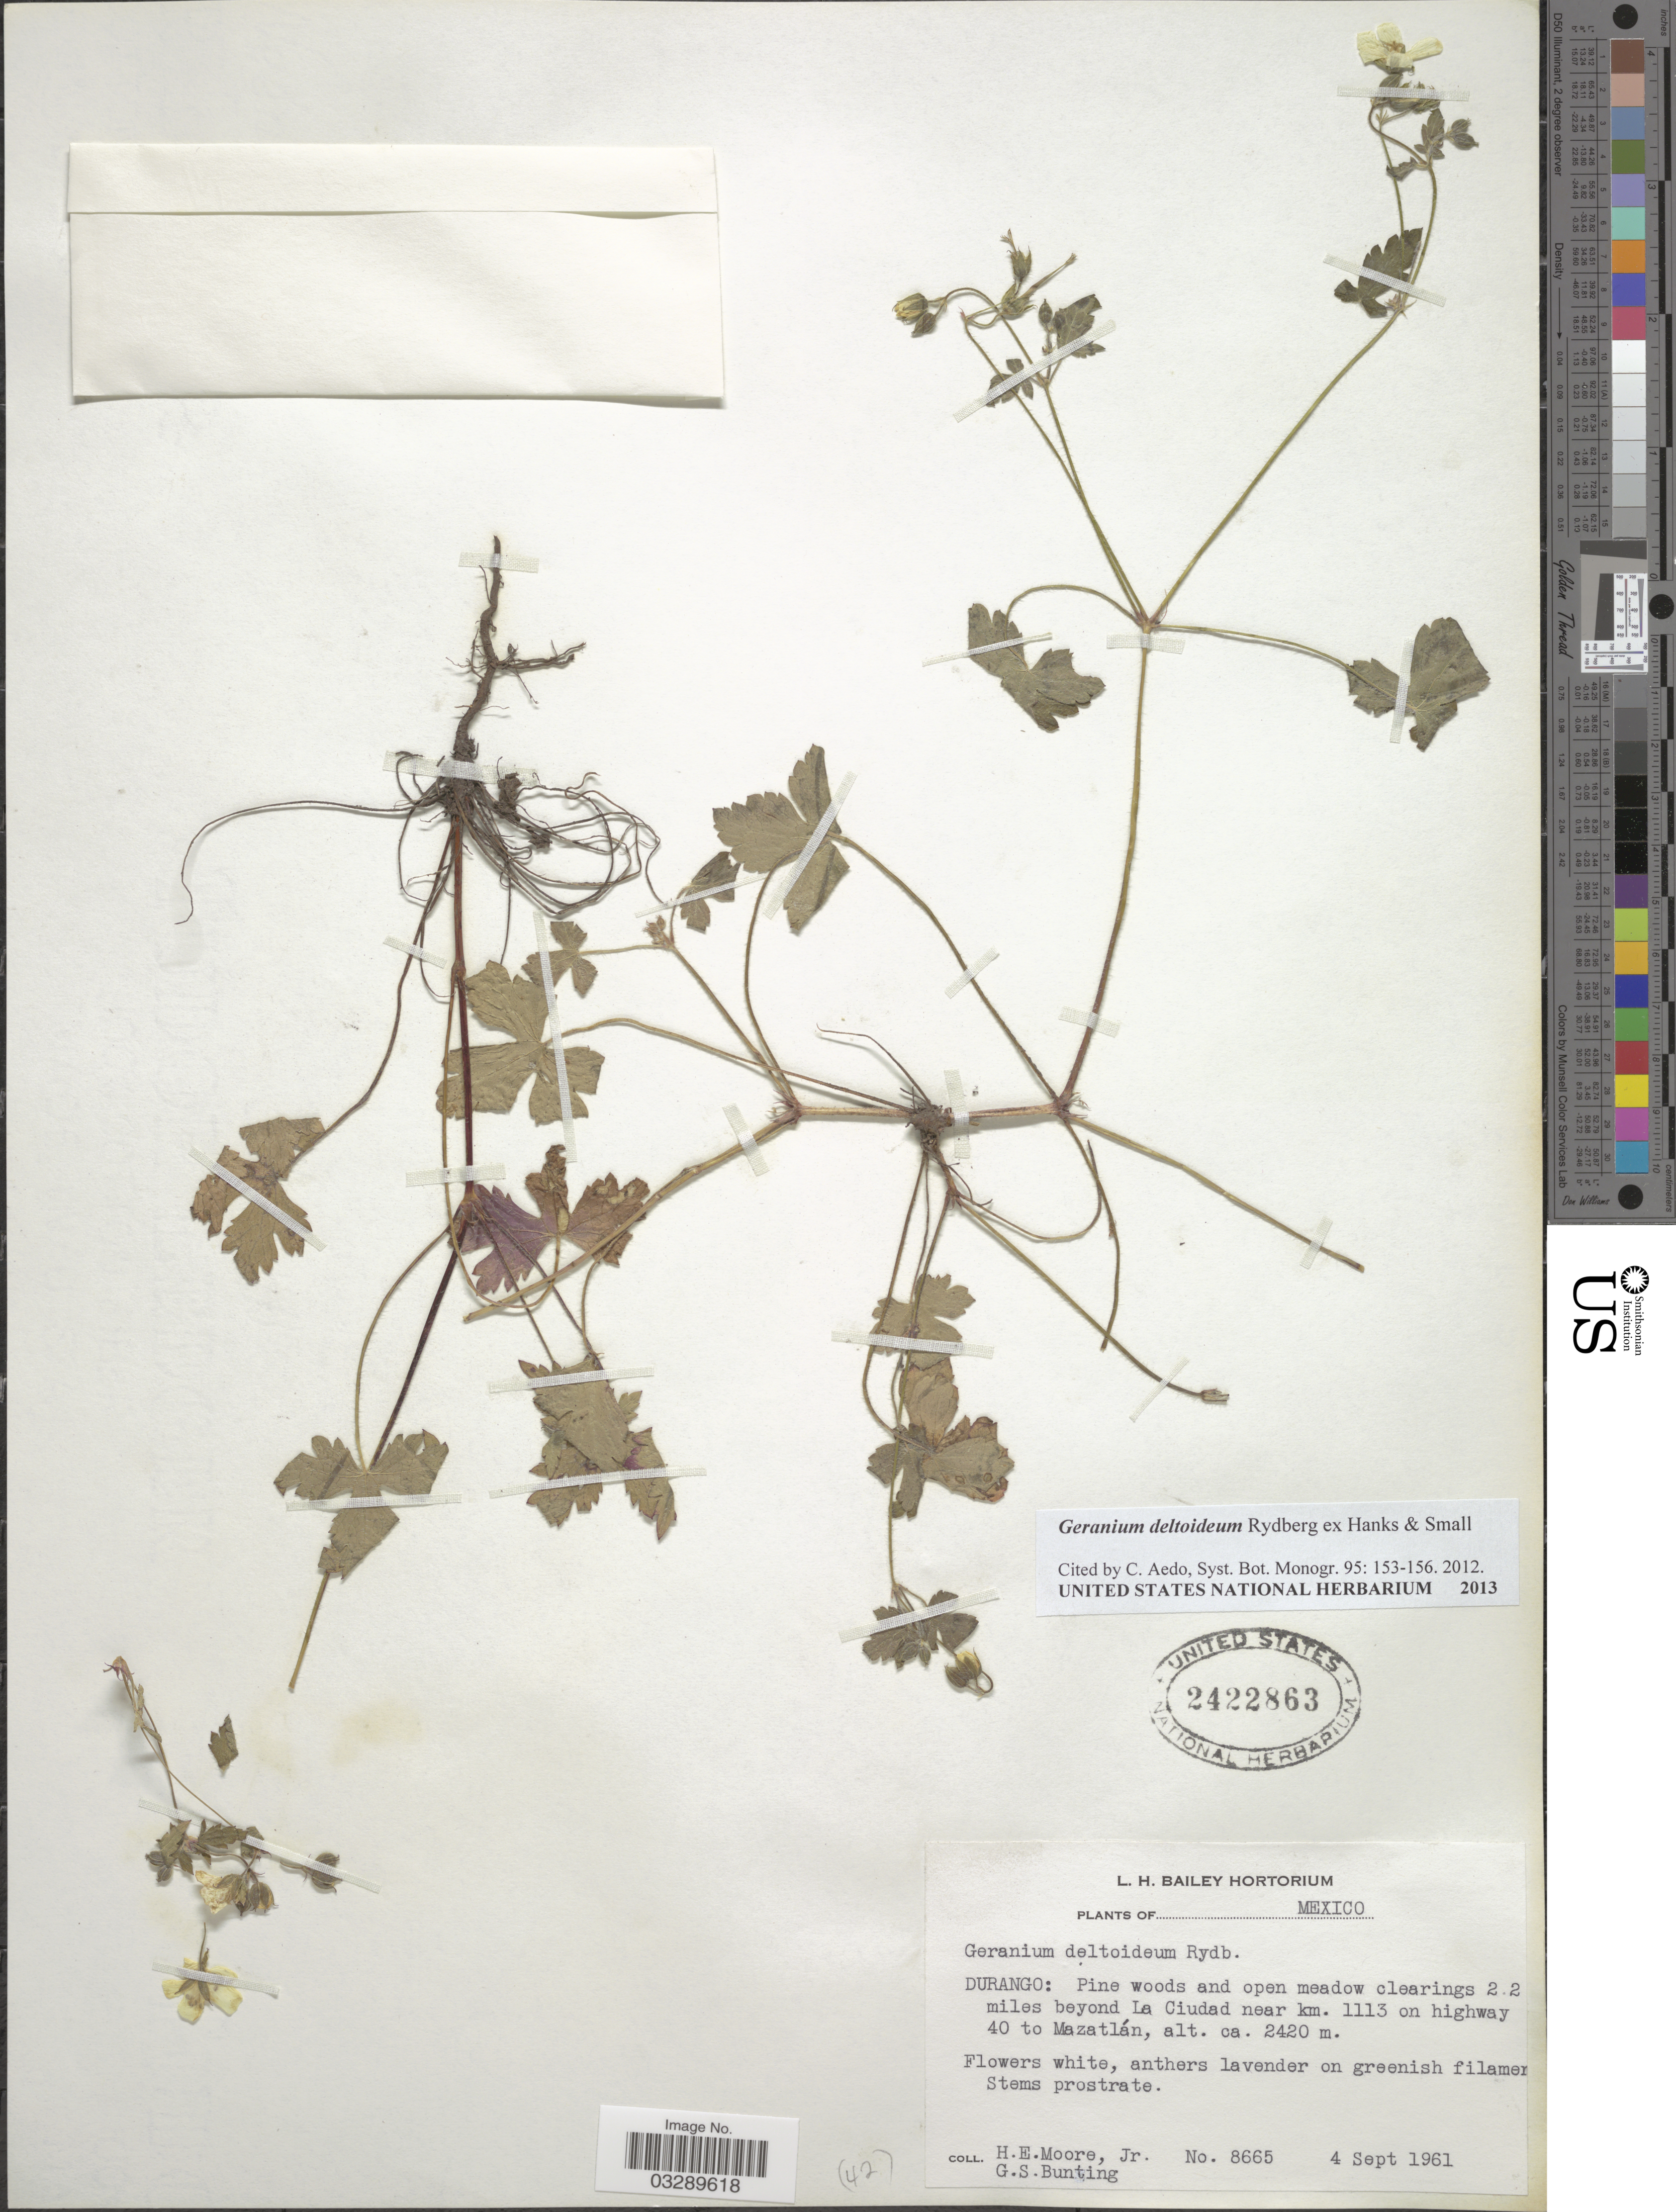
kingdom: Plantae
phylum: Tracheophyta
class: Magnoliopsida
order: Geraniales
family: Geraniaceae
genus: Geranium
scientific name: Geranium deltoideum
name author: Rydb.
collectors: H. Moore & G. S. Bunting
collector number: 8665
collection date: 1961-09-04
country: Mexico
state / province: Durango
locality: Pine woods and open meadow clearings 2.2 miles beyond La Ciudad near km. 1113 on highway 40 to Mazatlán.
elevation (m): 2420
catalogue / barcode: US 2422863